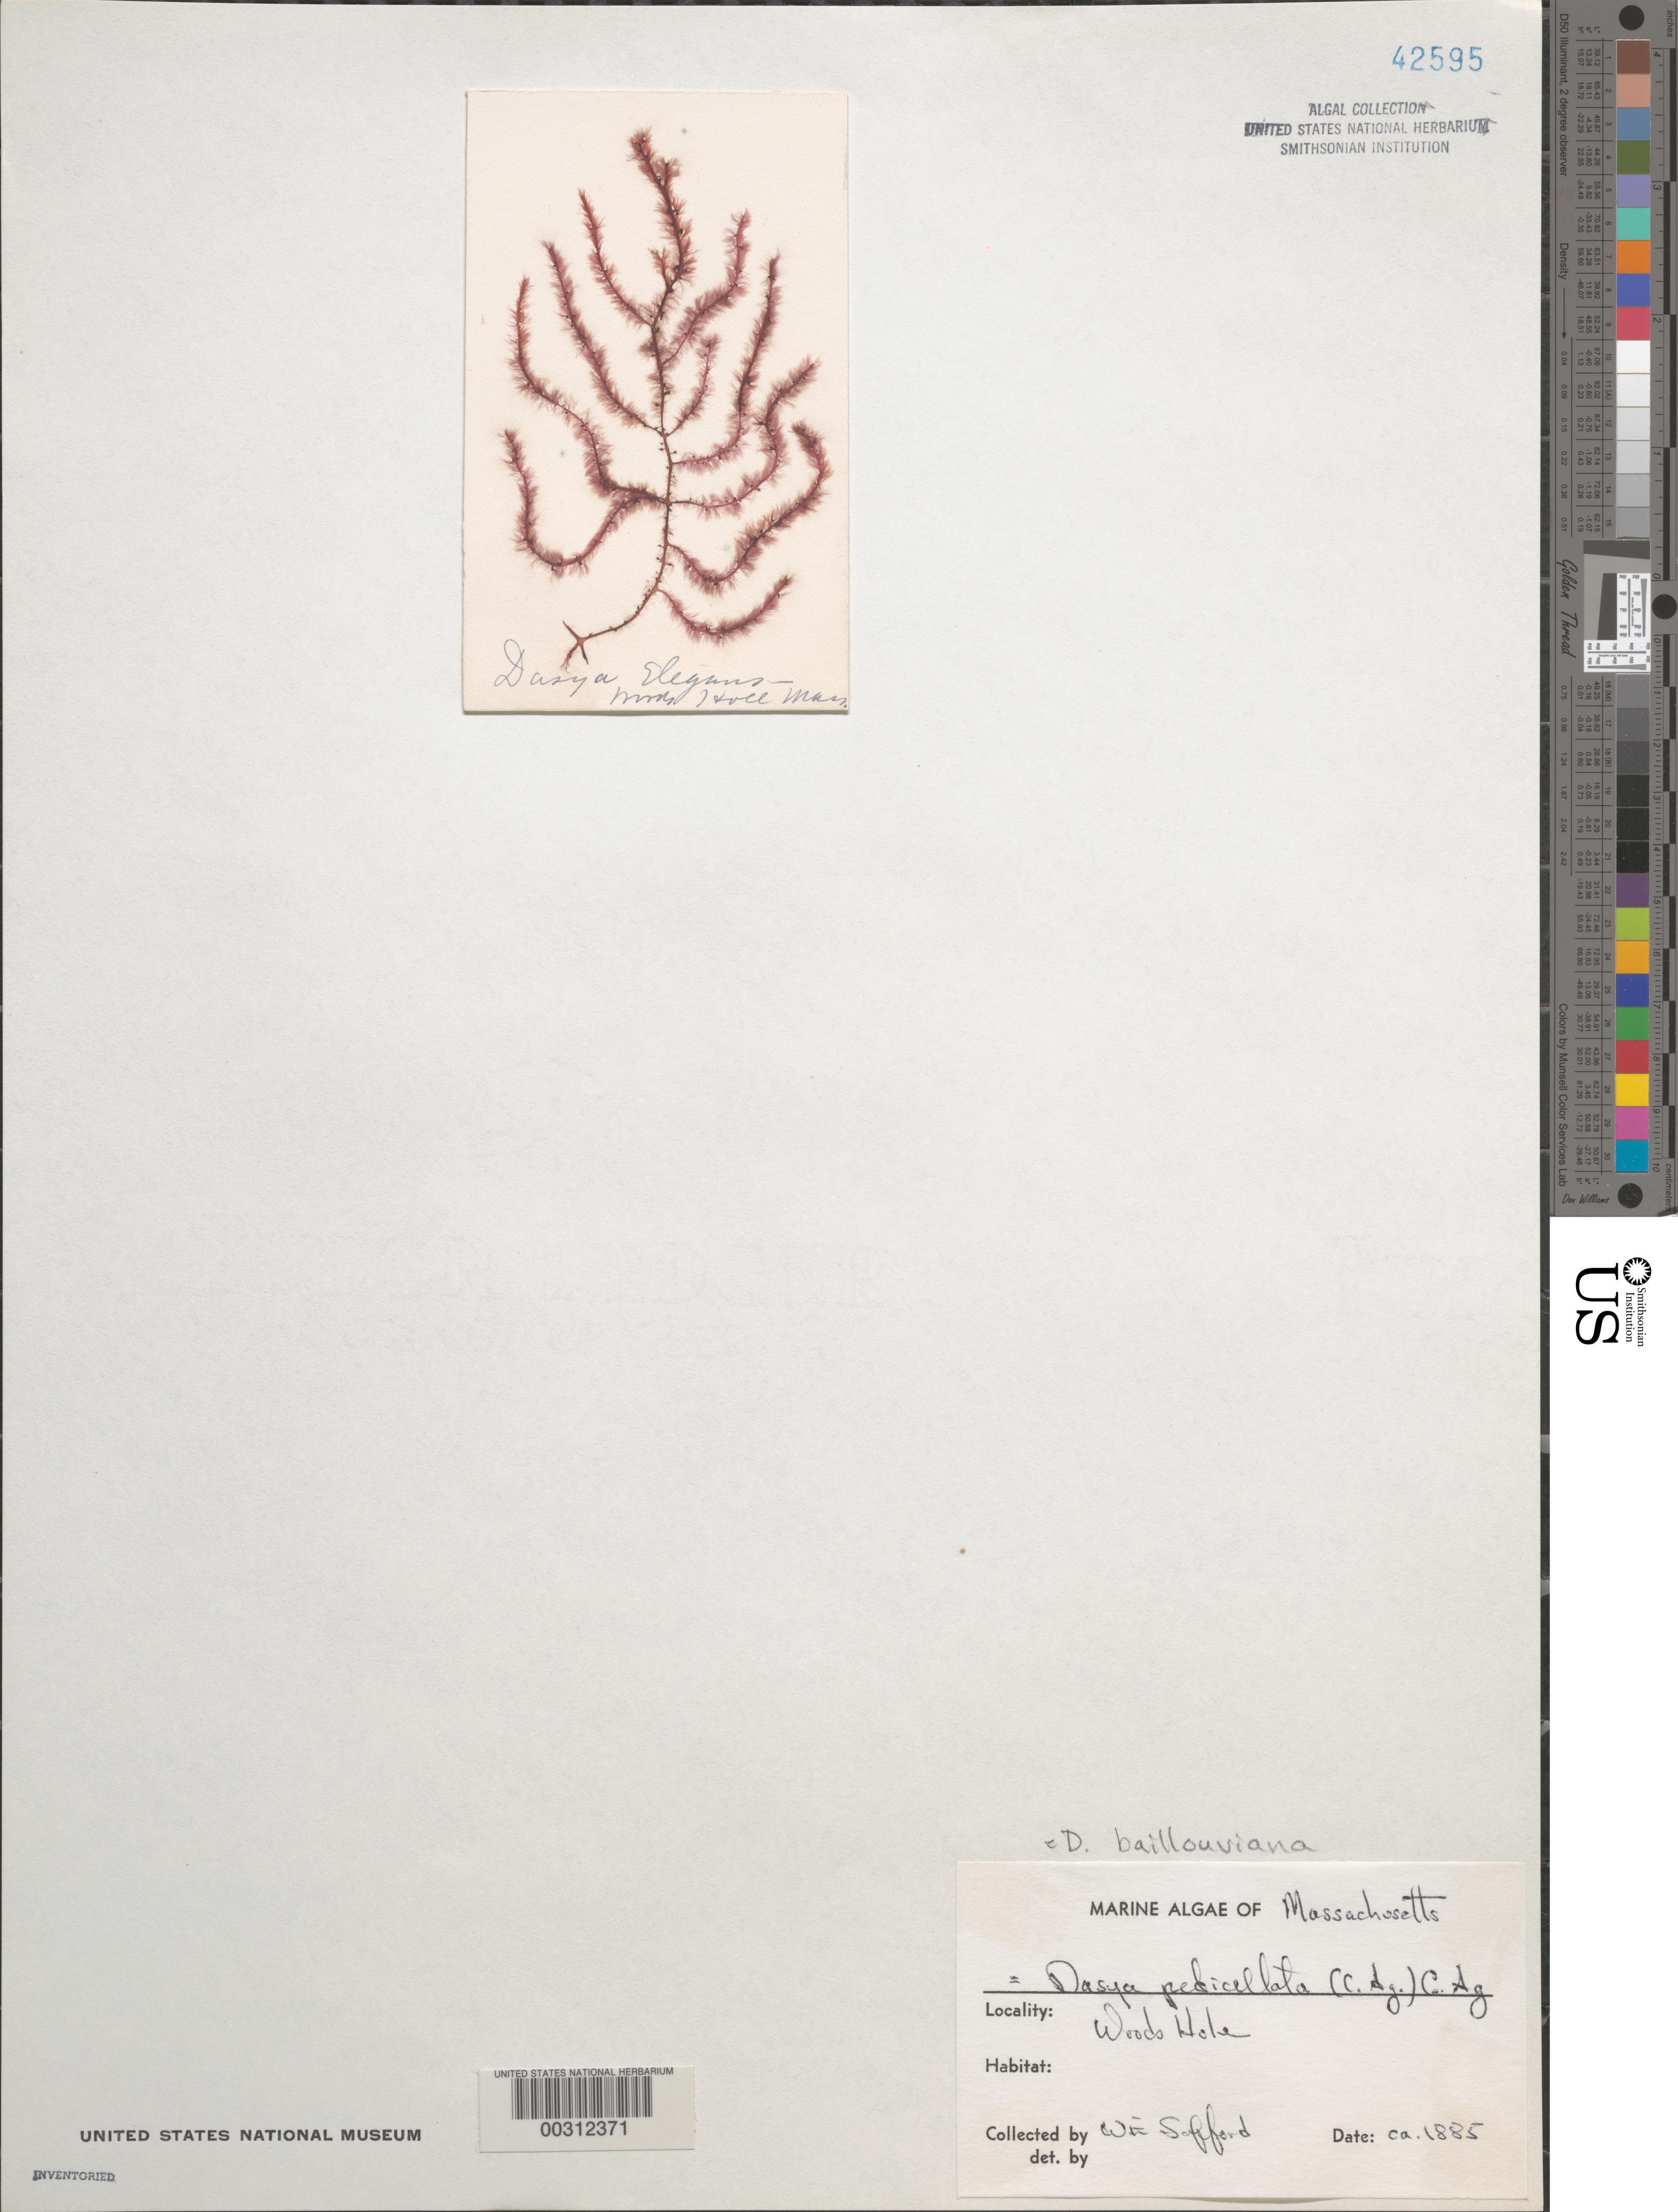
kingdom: Plantae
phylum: Rhodophyta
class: Florideophyceae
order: Ceramiales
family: Dasyaceae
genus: Dasya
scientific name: Dasya pedicellata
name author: (C. Agardh) C. Agardh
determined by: Algae name updating Project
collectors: W. E. Safford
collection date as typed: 1885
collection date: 1885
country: United States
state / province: Massachusetts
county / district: Barnstable County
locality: Woods Hole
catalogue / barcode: US 42595